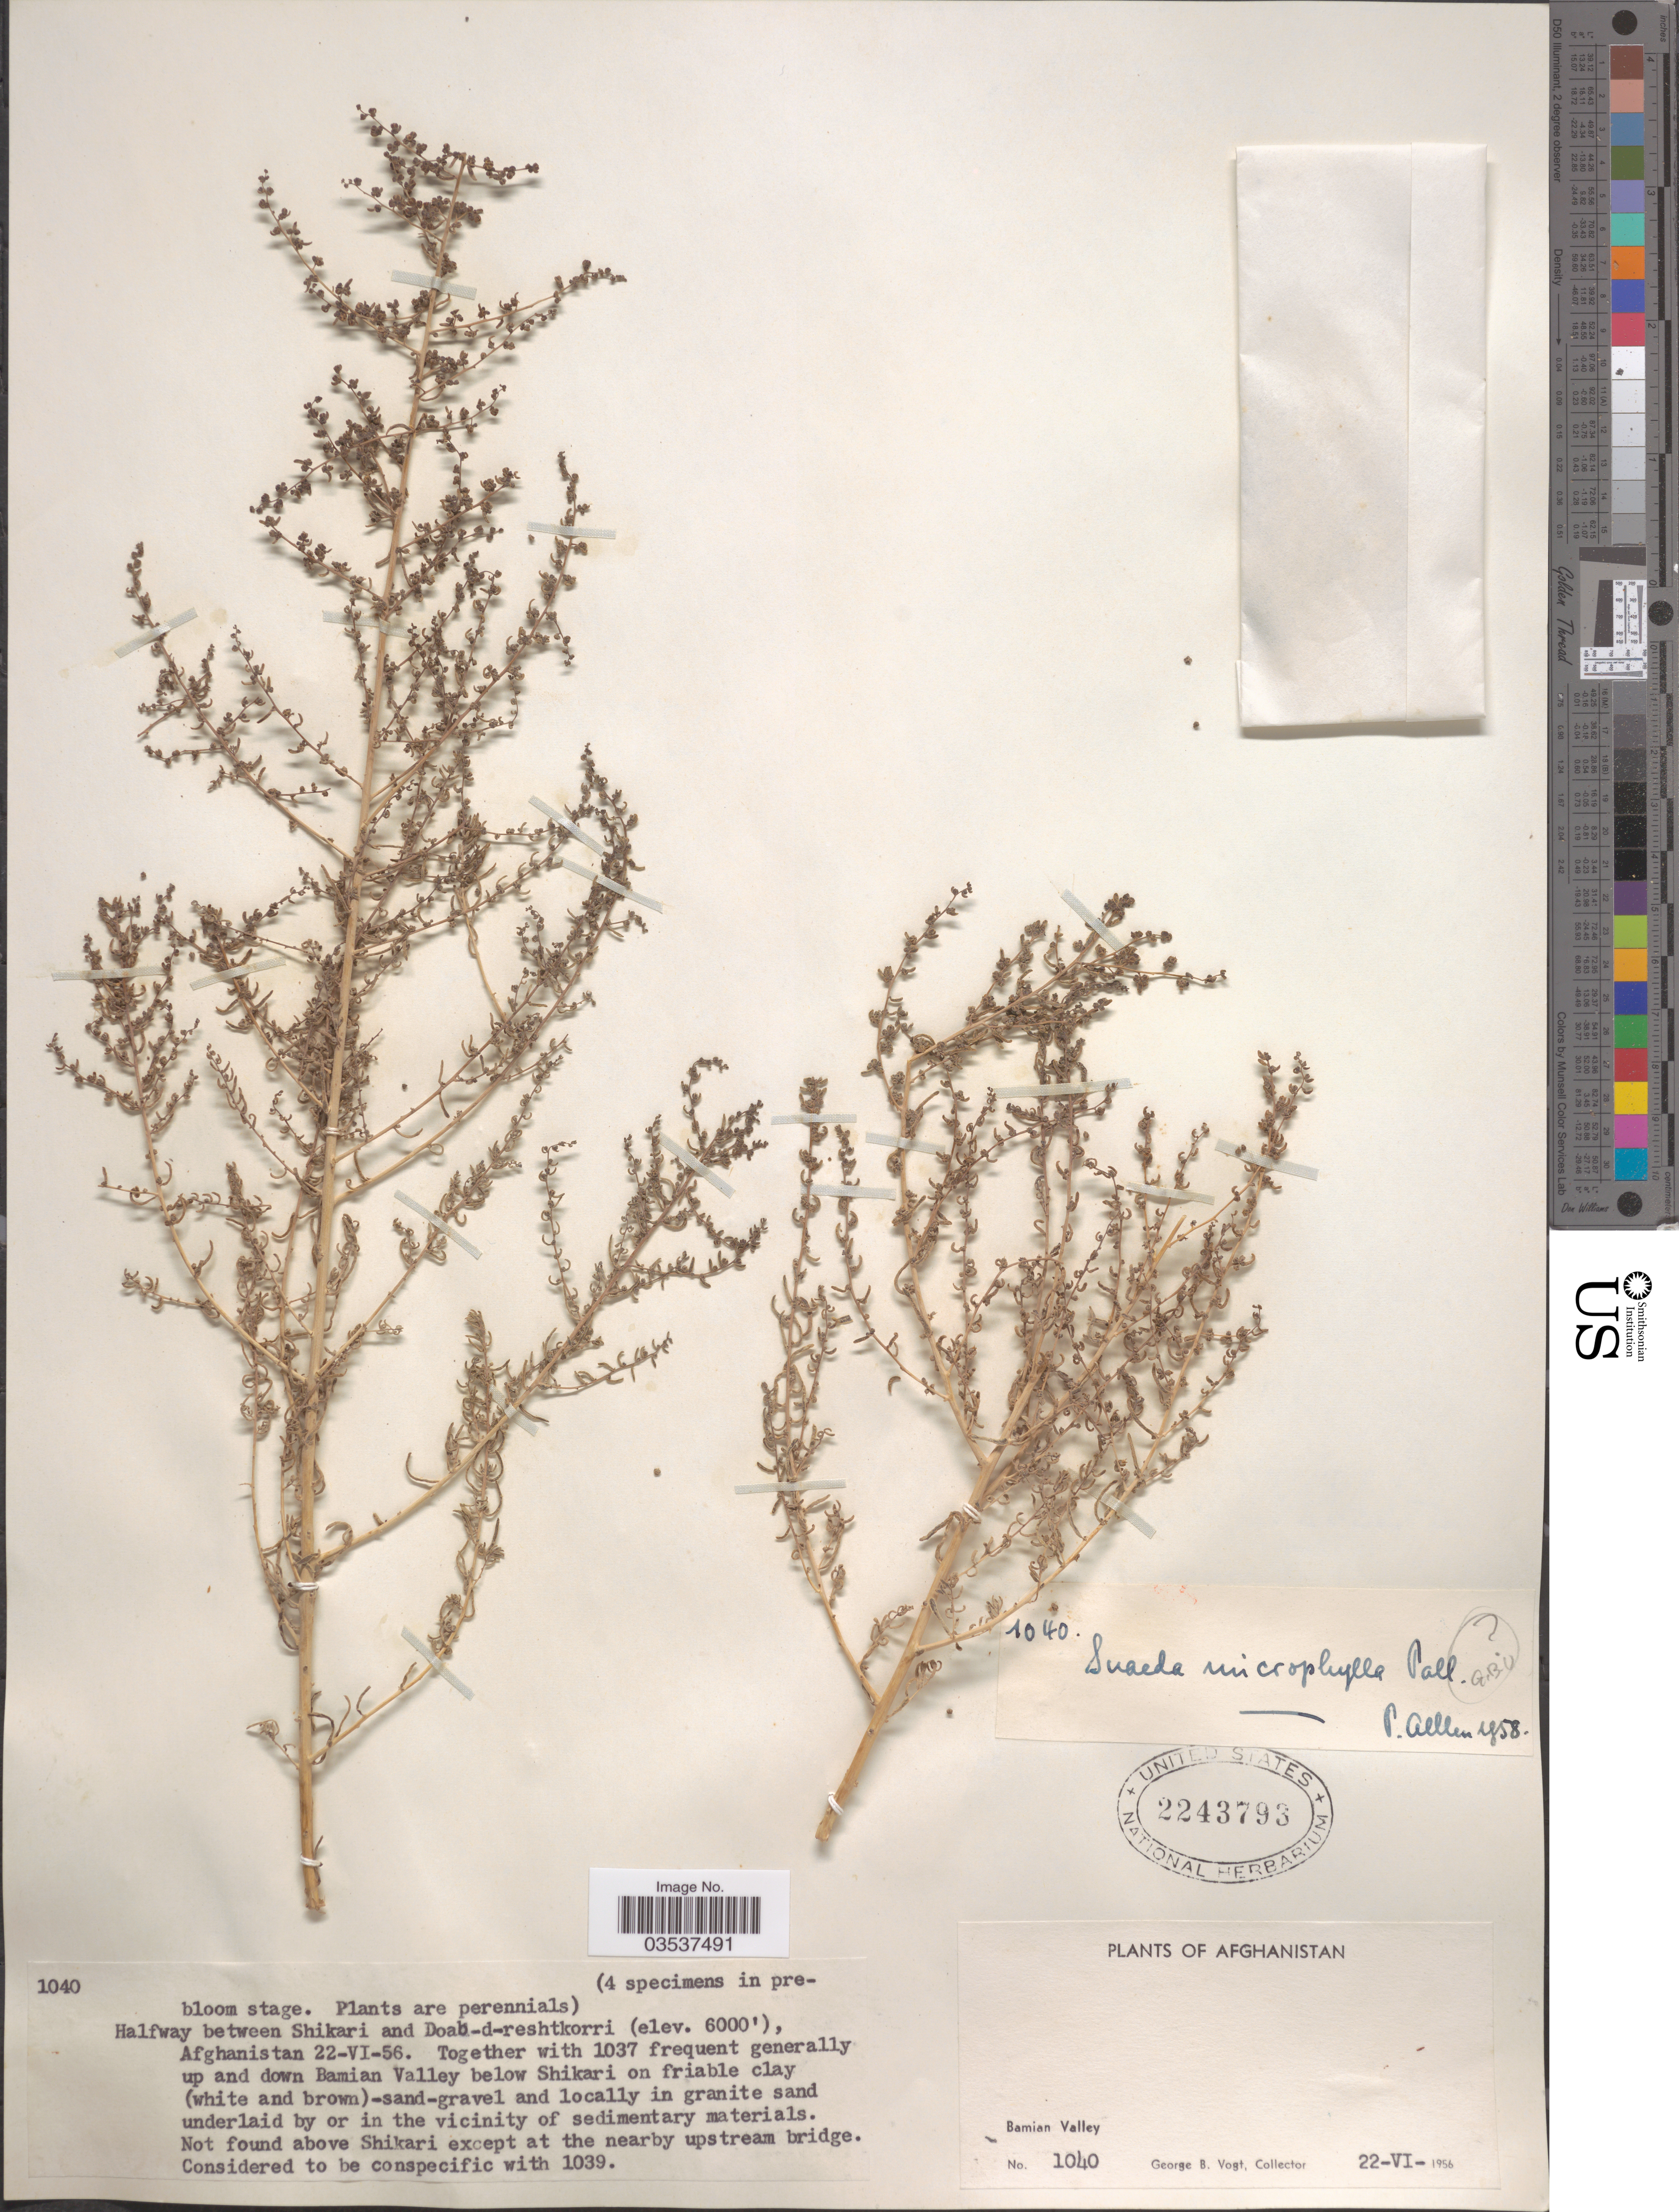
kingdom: Plantae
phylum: Tracheophyta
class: Magnoliopsida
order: Caryophyllales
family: Amaranthaceae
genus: Suaeda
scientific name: Suaeda microphylla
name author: Pall.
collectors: G. B. Vogt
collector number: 1040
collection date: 1956-06-22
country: Afghanistan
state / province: Bamian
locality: Bamian Valley. Halfway between Shikari and Doab-d-reshtkorri. Up and down Bamian Valley below Shikari on friable clay. [unsure placement]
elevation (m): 1829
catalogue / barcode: US 2243793